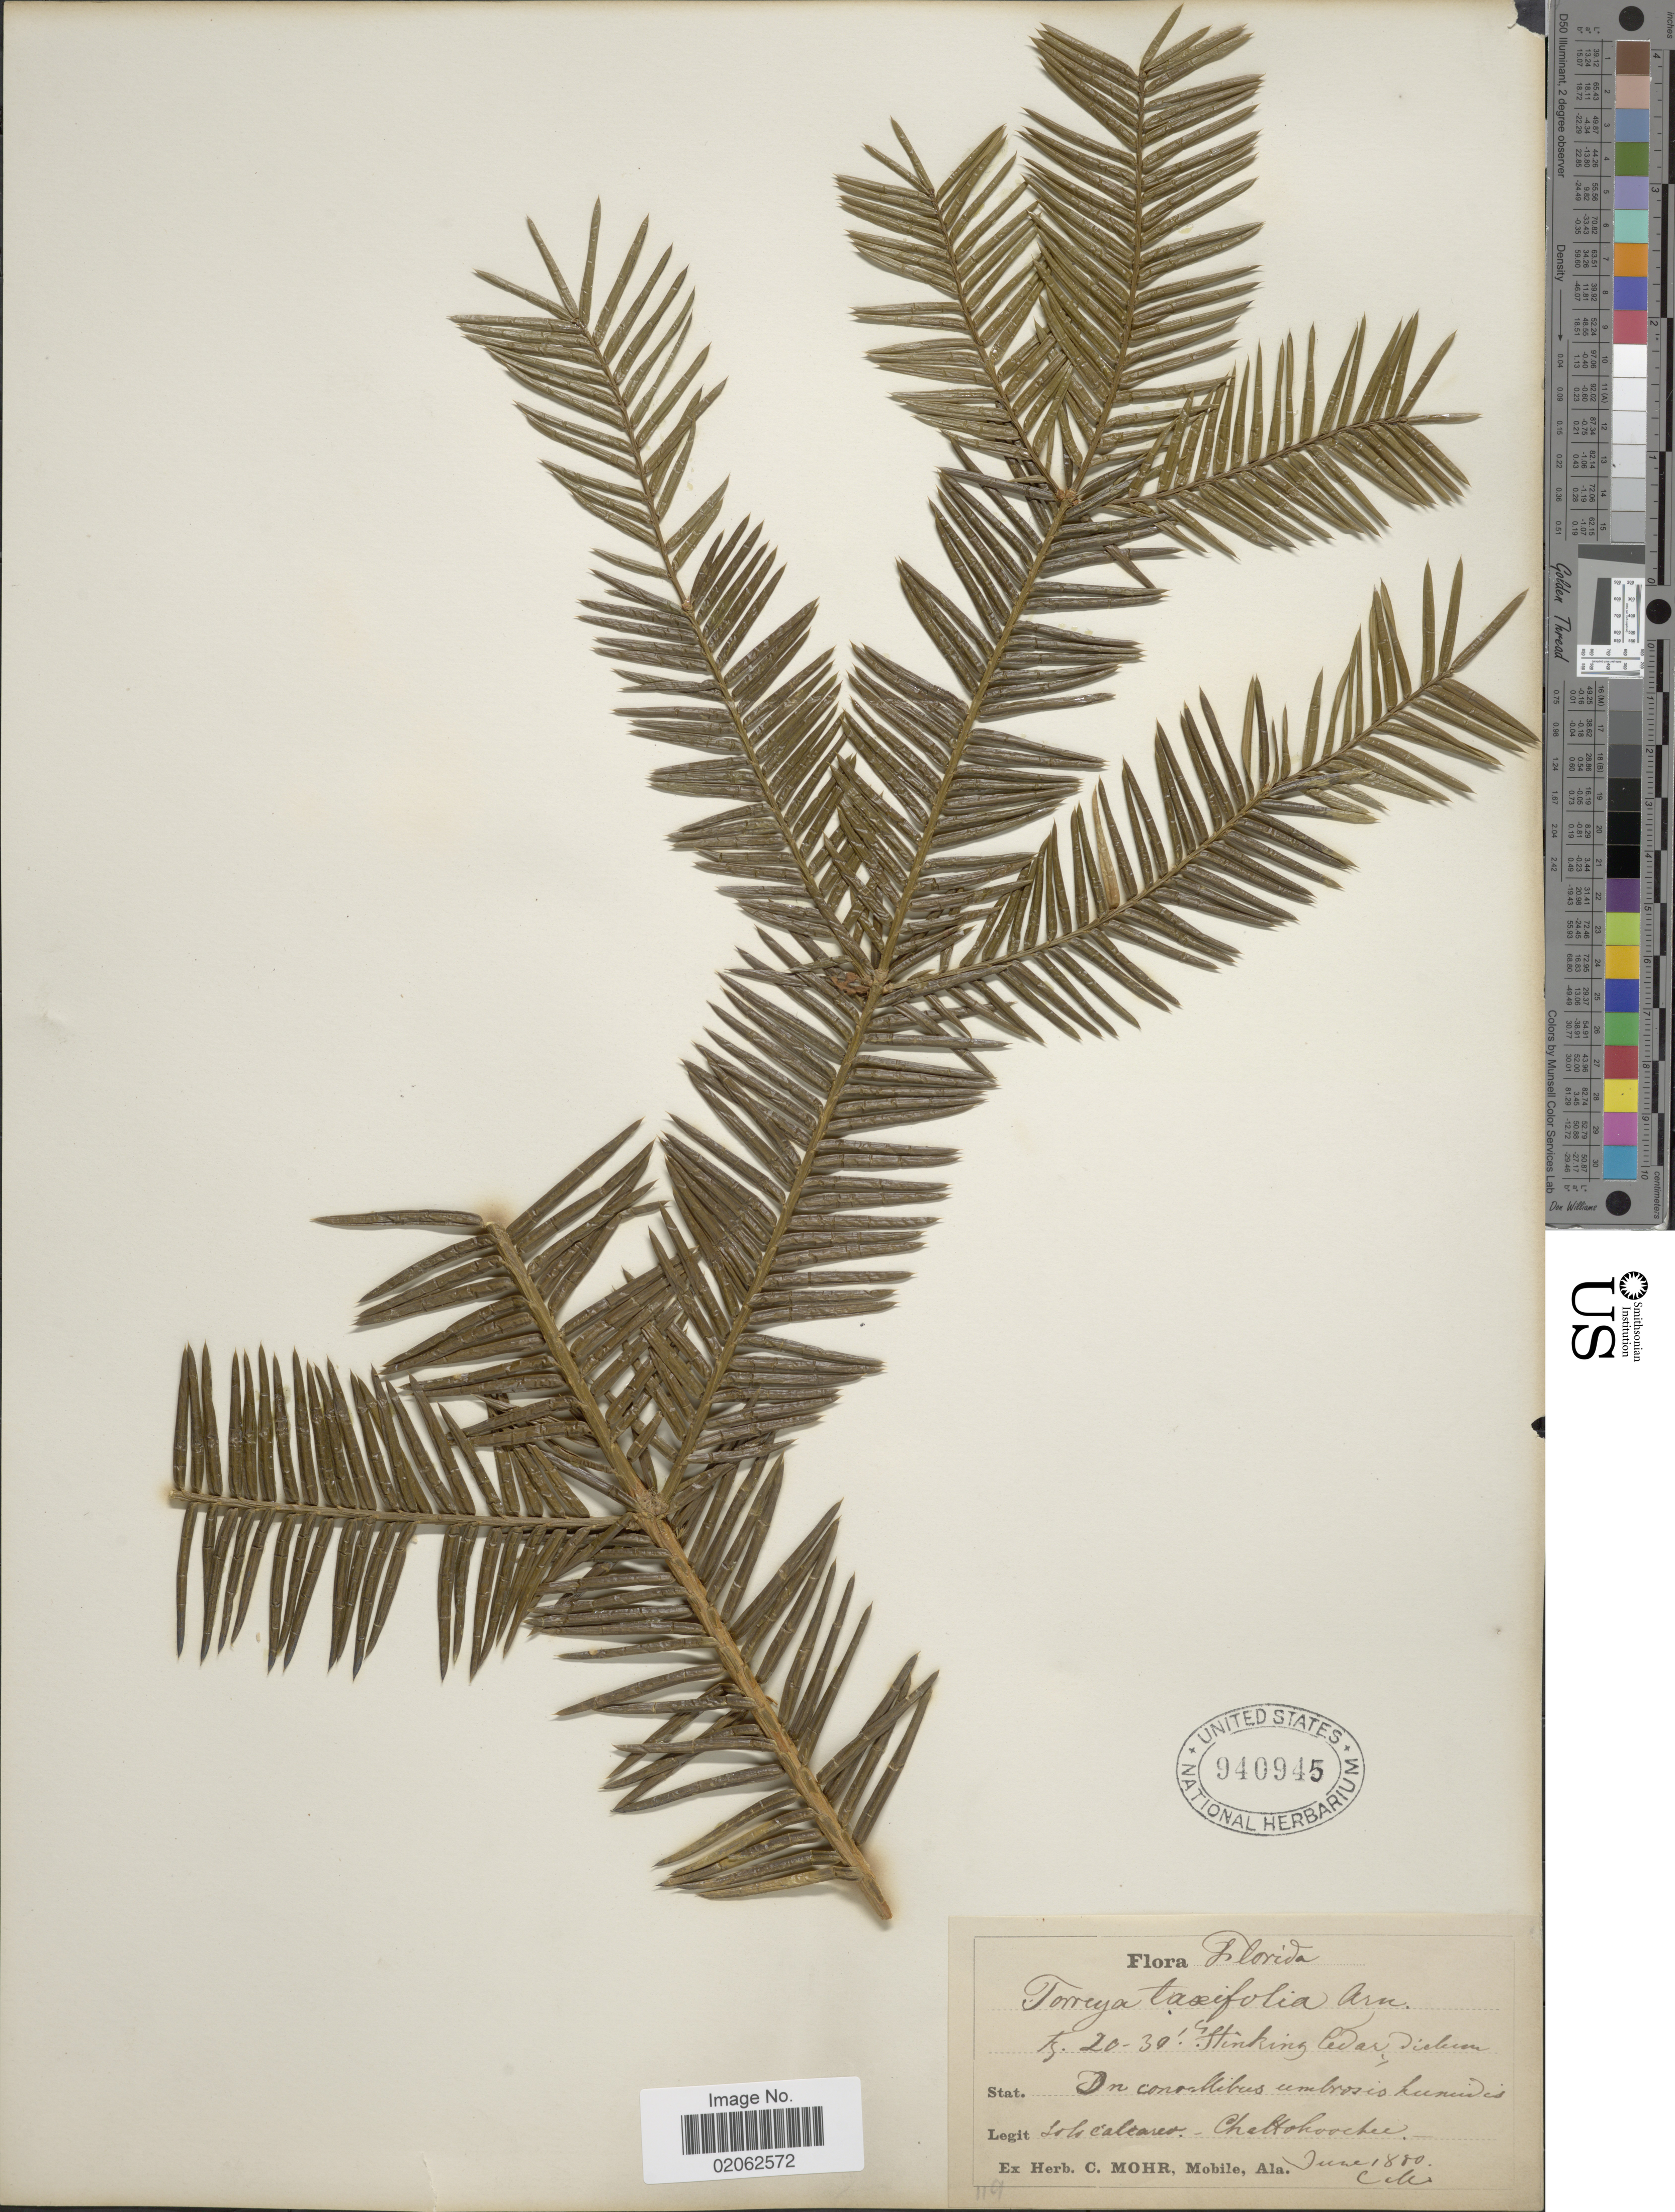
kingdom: Plantae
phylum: Tracheophyta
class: Pinopsida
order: Pinales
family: Taxaceae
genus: Torreya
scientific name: Torreya taxifolia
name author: Arn.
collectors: ex herb. C. Mohr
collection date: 1850-06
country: United States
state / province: Florida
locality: Solo calcarea - Chattahoochee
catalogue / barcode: US 940945